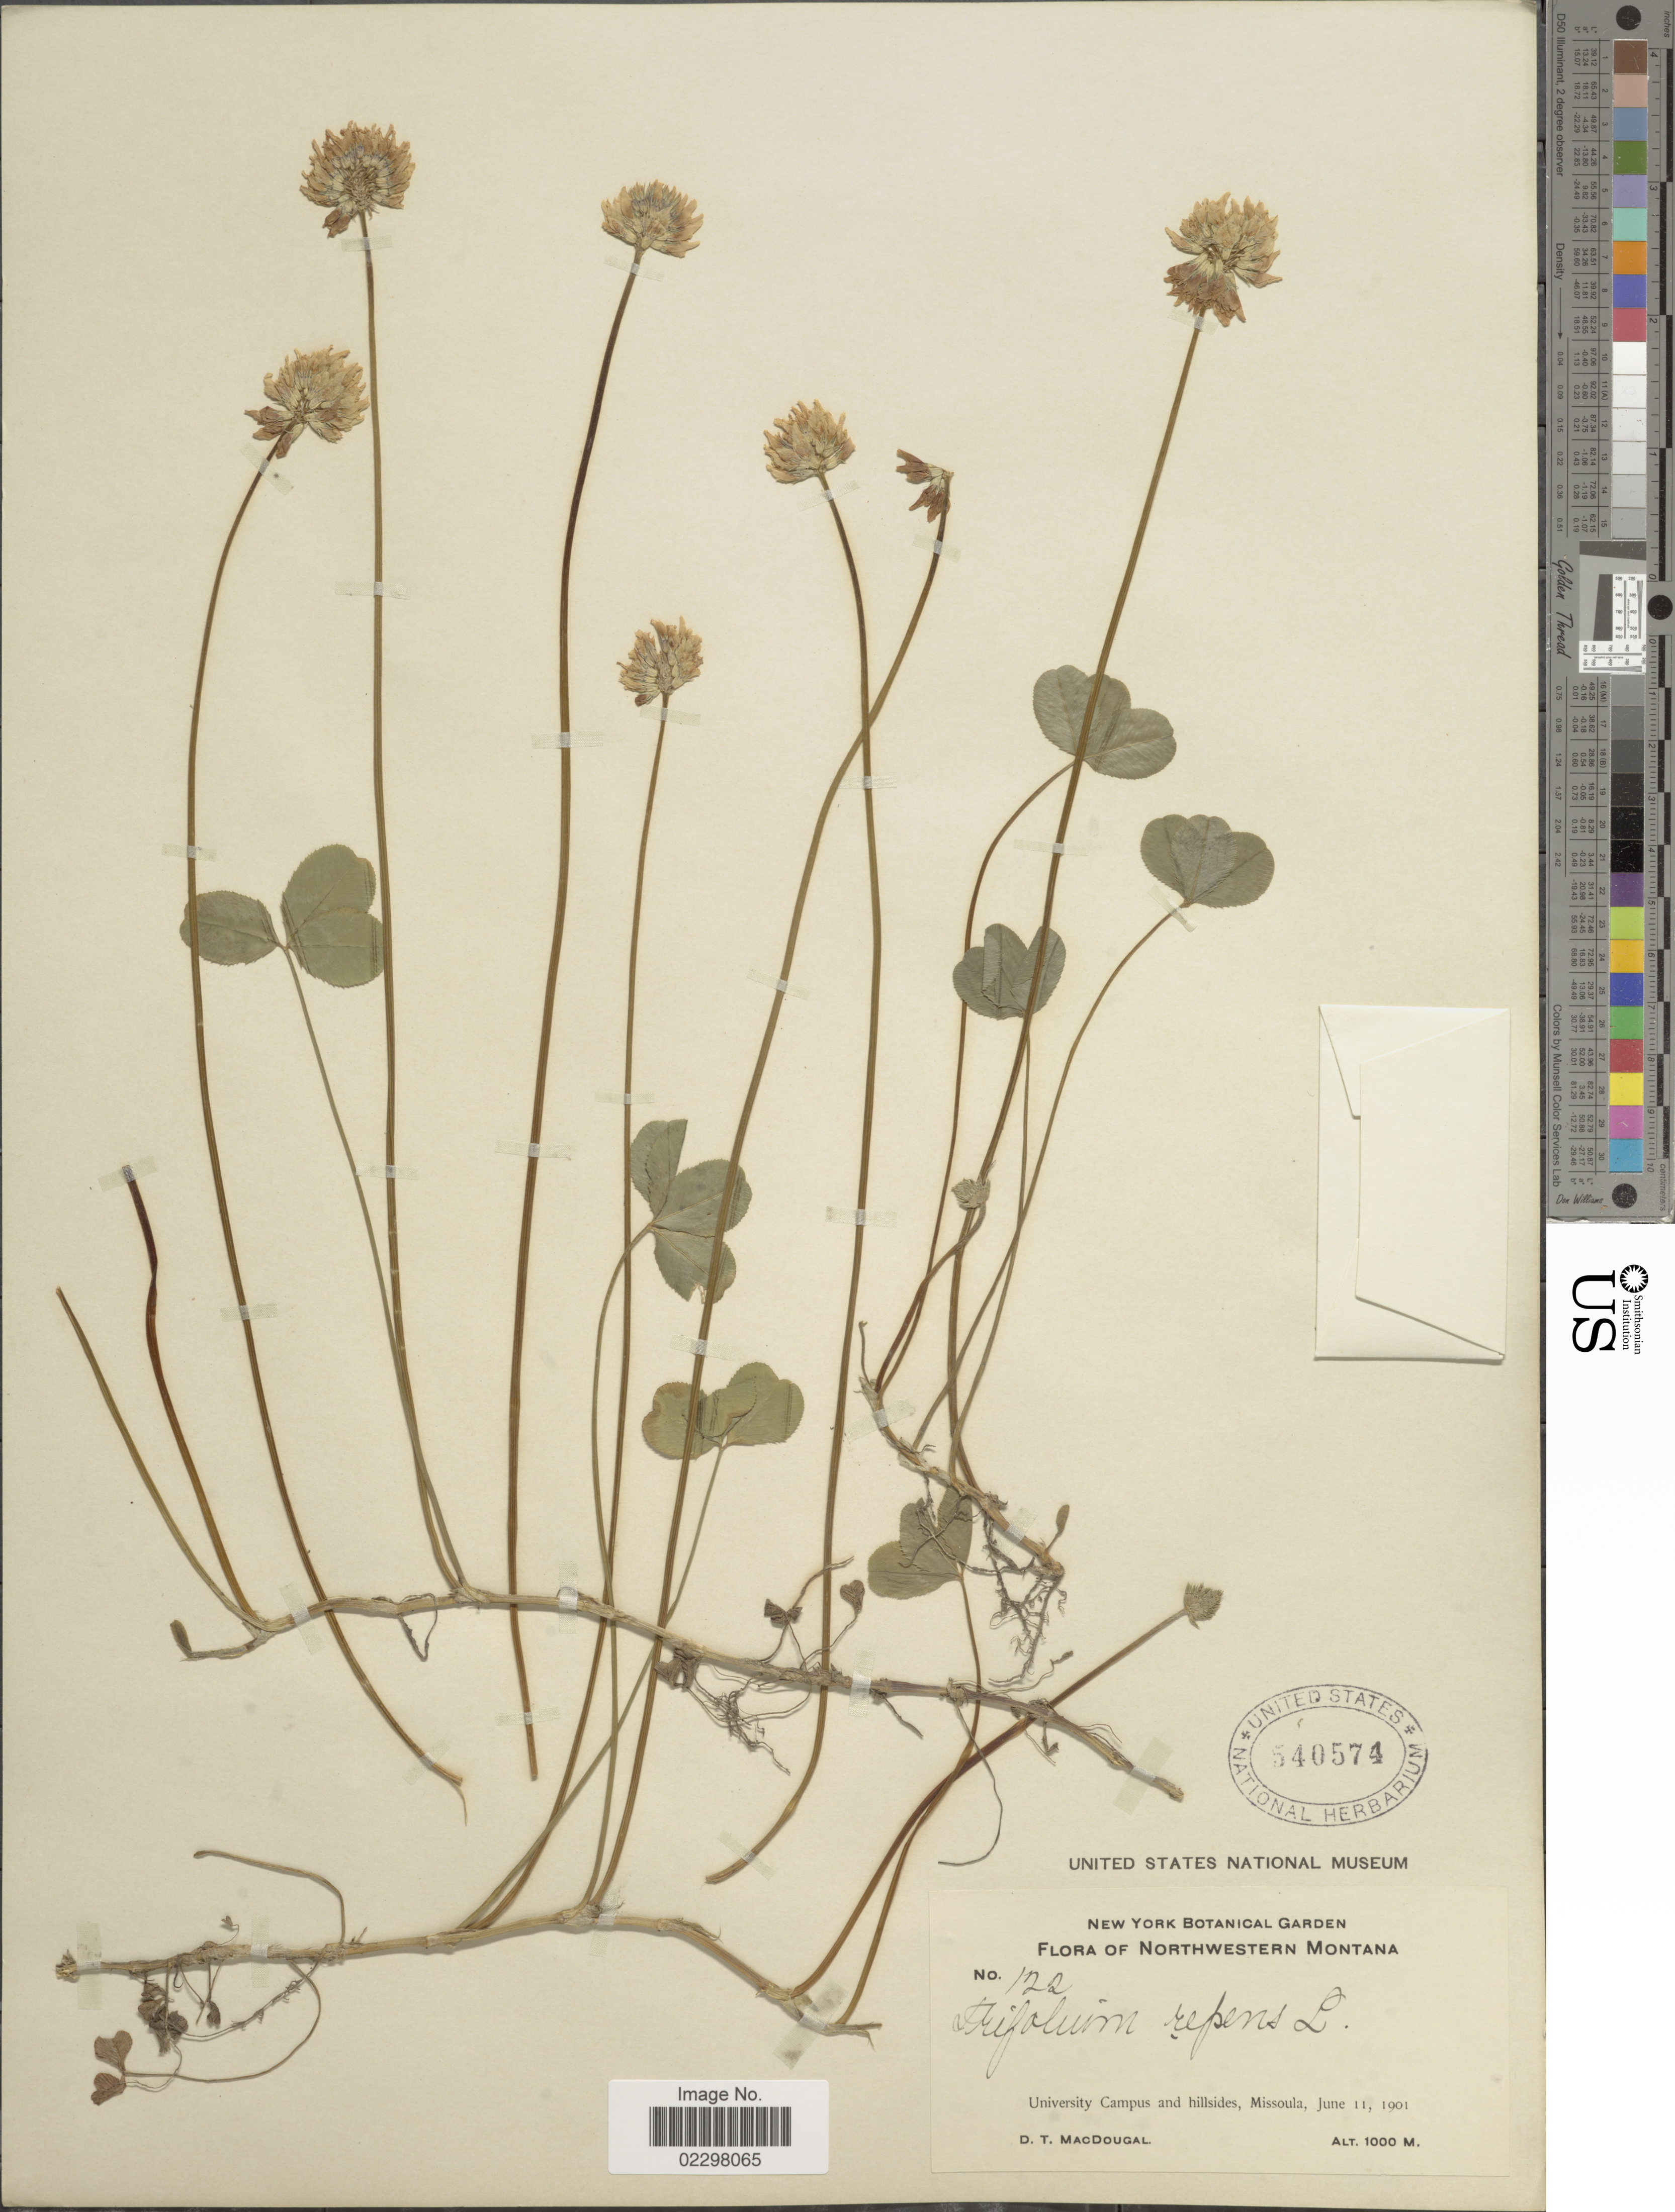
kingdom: Plantae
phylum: Tracheophyta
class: Magnoliopsida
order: Fabales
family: Fabaceae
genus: Trifolium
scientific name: Trifolium repens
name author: L.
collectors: D. T. MacDougal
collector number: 122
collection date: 1901-06-11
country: United States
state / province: Montana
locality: Northwestern Montana, University Campus and hillsides, Missoula.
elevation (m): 1000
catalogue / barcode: US 540574